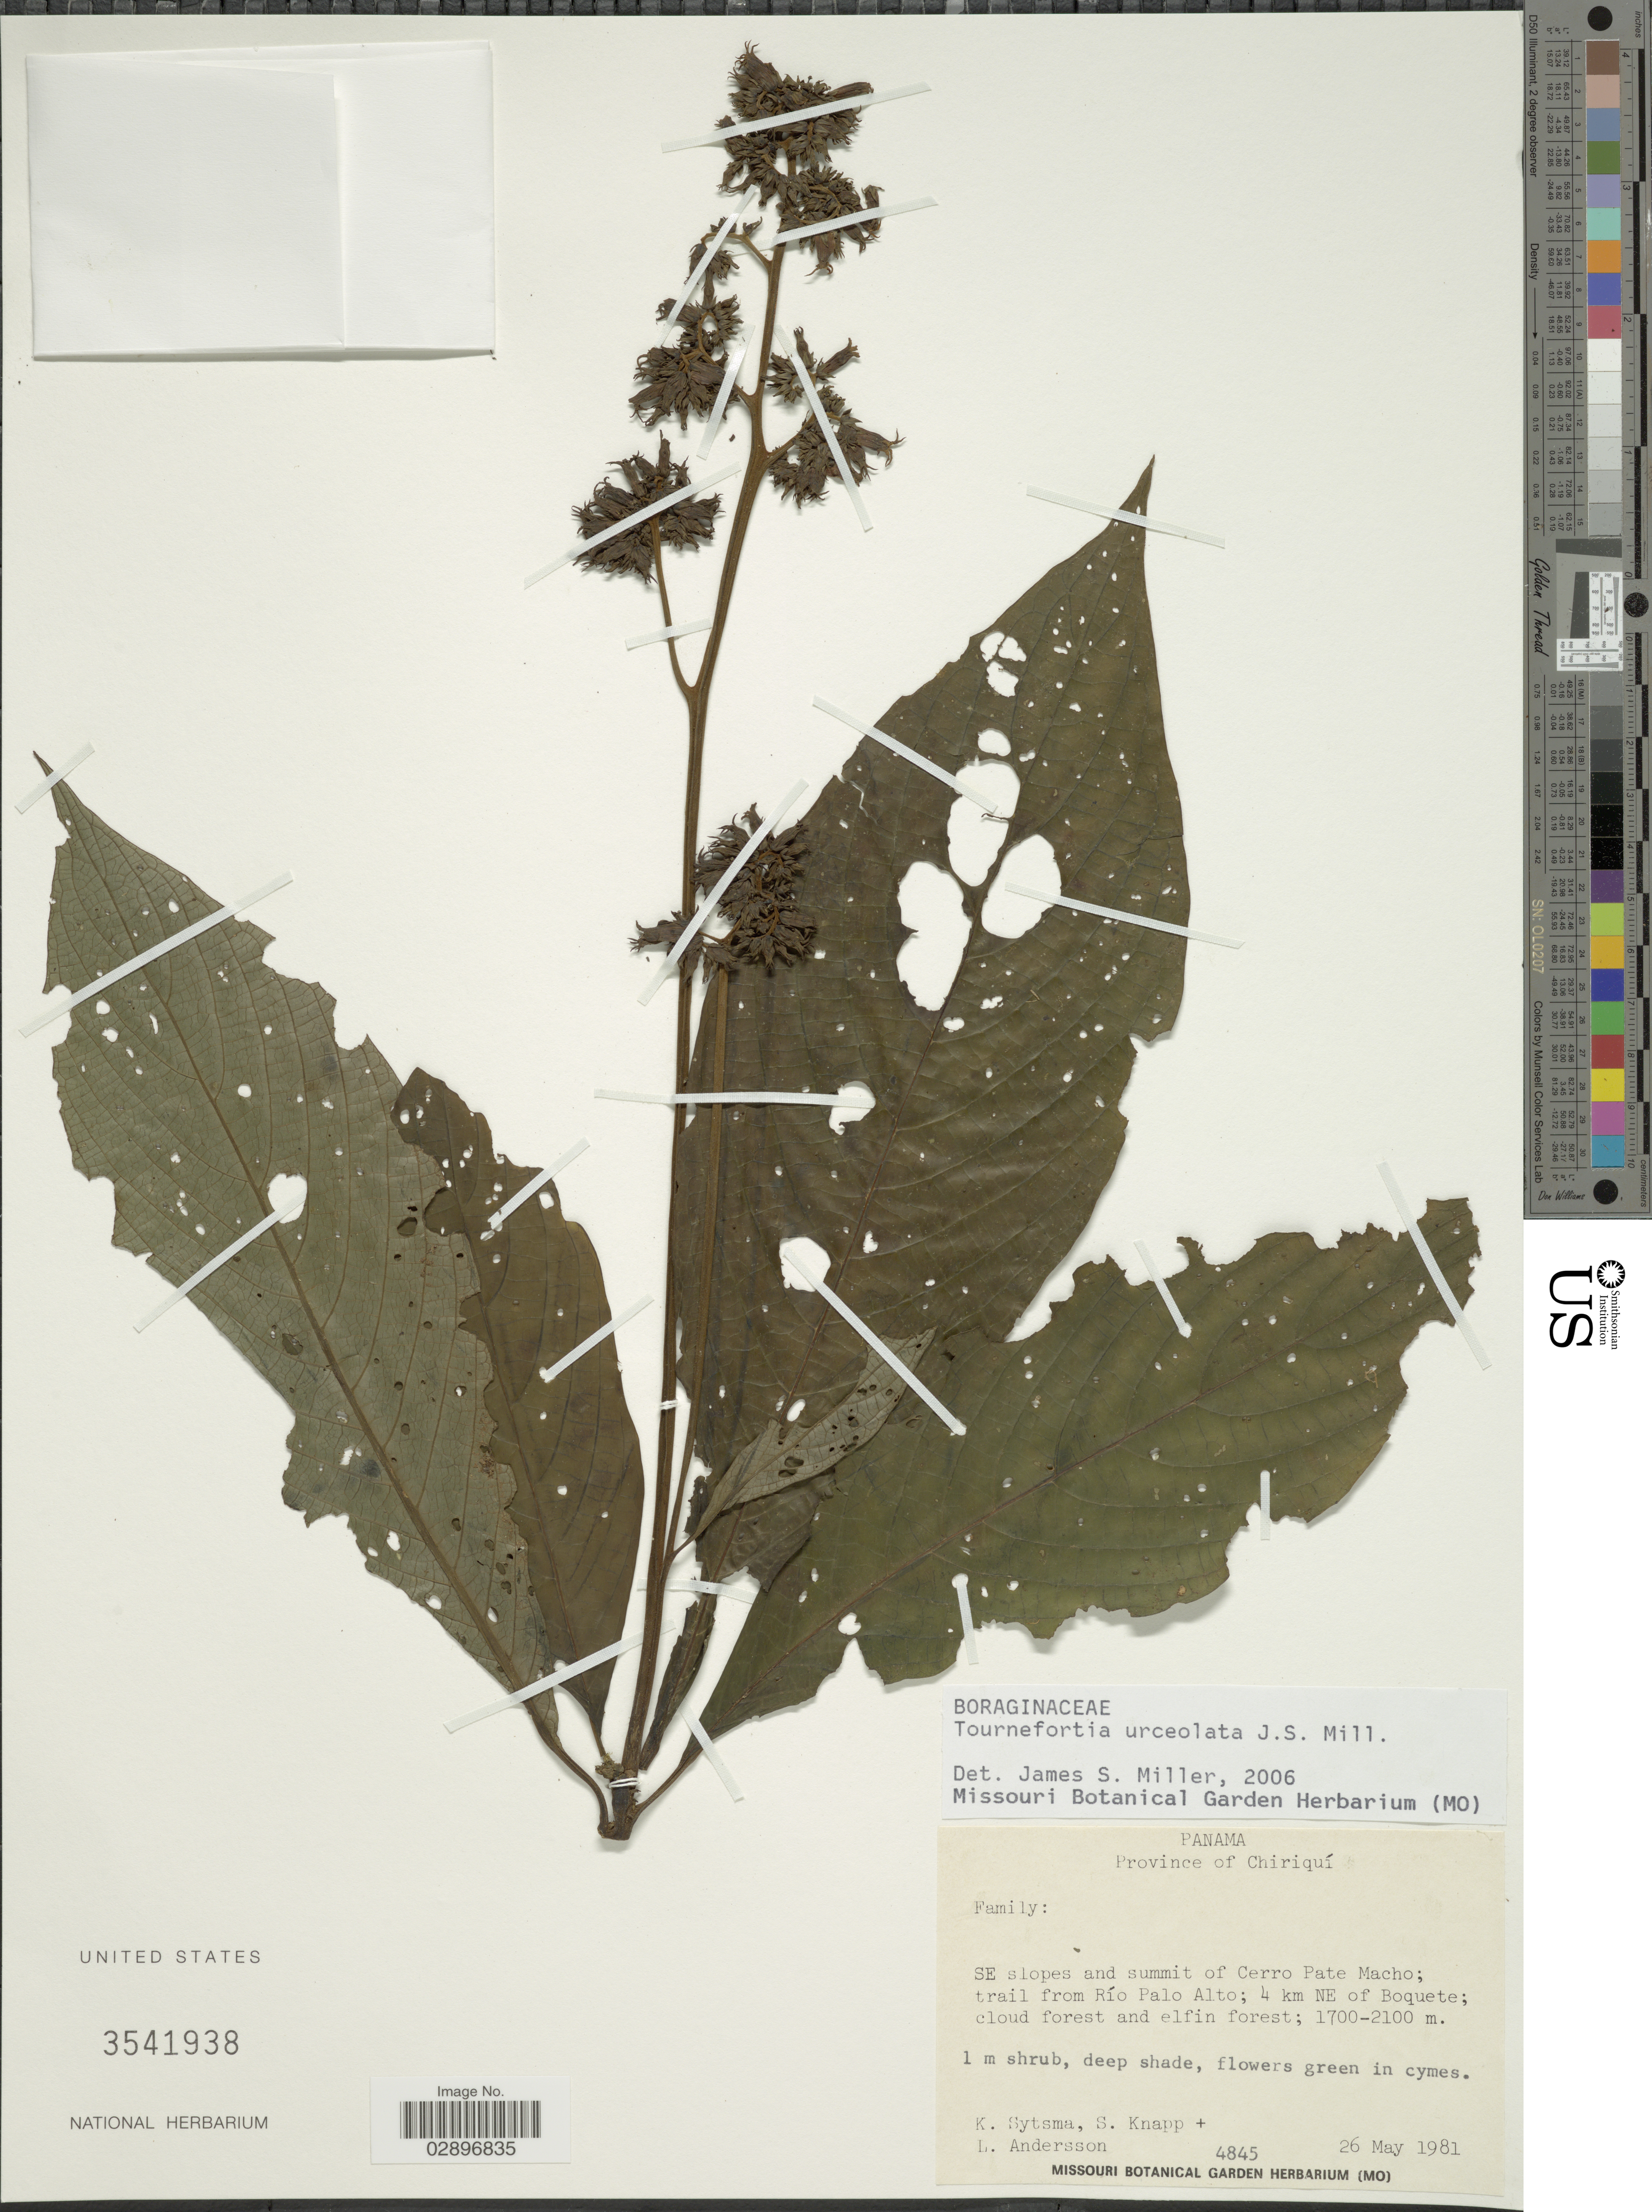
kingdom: Plantae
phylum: Tracheophyta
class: Magnoliopsida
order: Boraginales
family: Heliotropiaceae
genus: Tournefortia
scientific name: Tournefortia urceolata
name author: J.S. Mill.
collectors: K. J. Sytsma, S. Knapp & L. Andersson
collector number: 4845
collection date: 1981-05-26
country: Panama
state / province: Chiriqui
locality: SE slopes and summit of Cerro Pate Macho; trail from Río Palo Alto; 4 km NE of Boquete.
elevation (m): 1700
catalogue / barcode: US 3541938